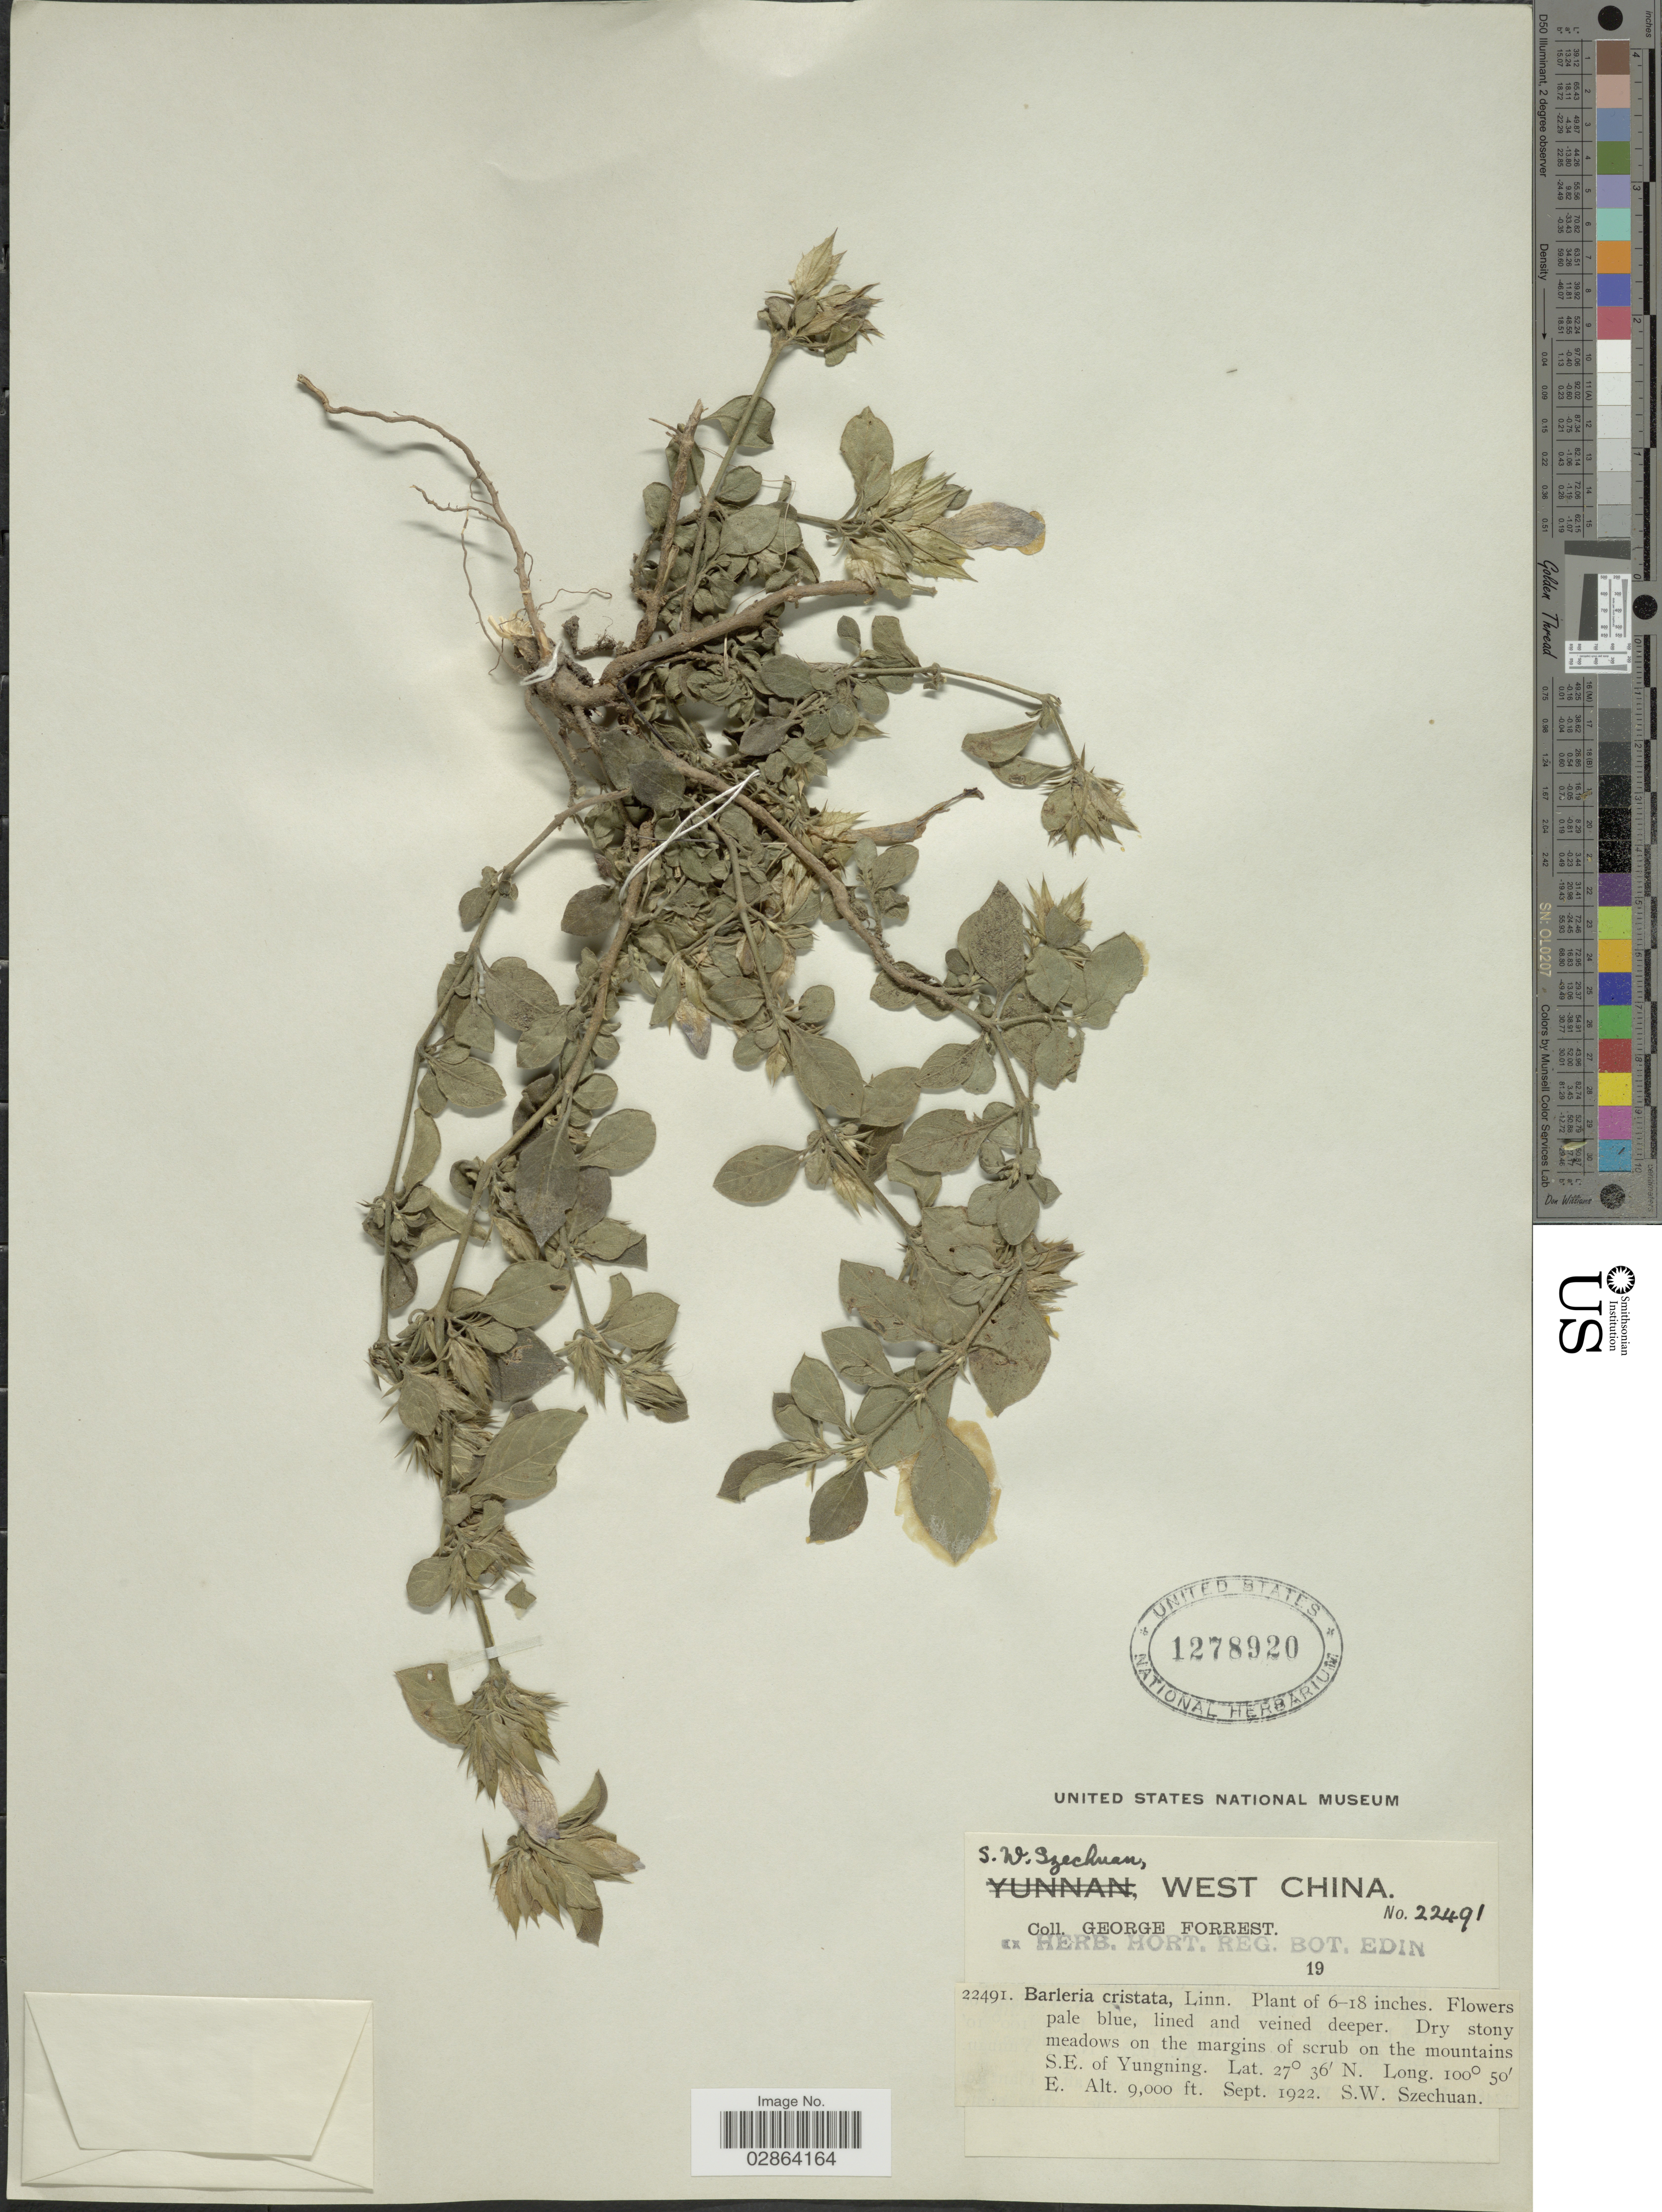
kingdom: Plantae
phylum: Tracheophyta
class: Magnoliopsida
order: Lamiales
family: Acanthaceae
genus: Barleria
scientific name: Barleria cristata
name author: L.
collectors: G. Forrest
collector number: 22491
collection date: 1922-09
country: China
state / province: Sichuan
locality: S.W. Szechuan, West China, Dry stony meadows on the margins of scrub on the mountains S.E. of Yungning.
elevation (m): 2743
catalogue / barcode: US 1278920